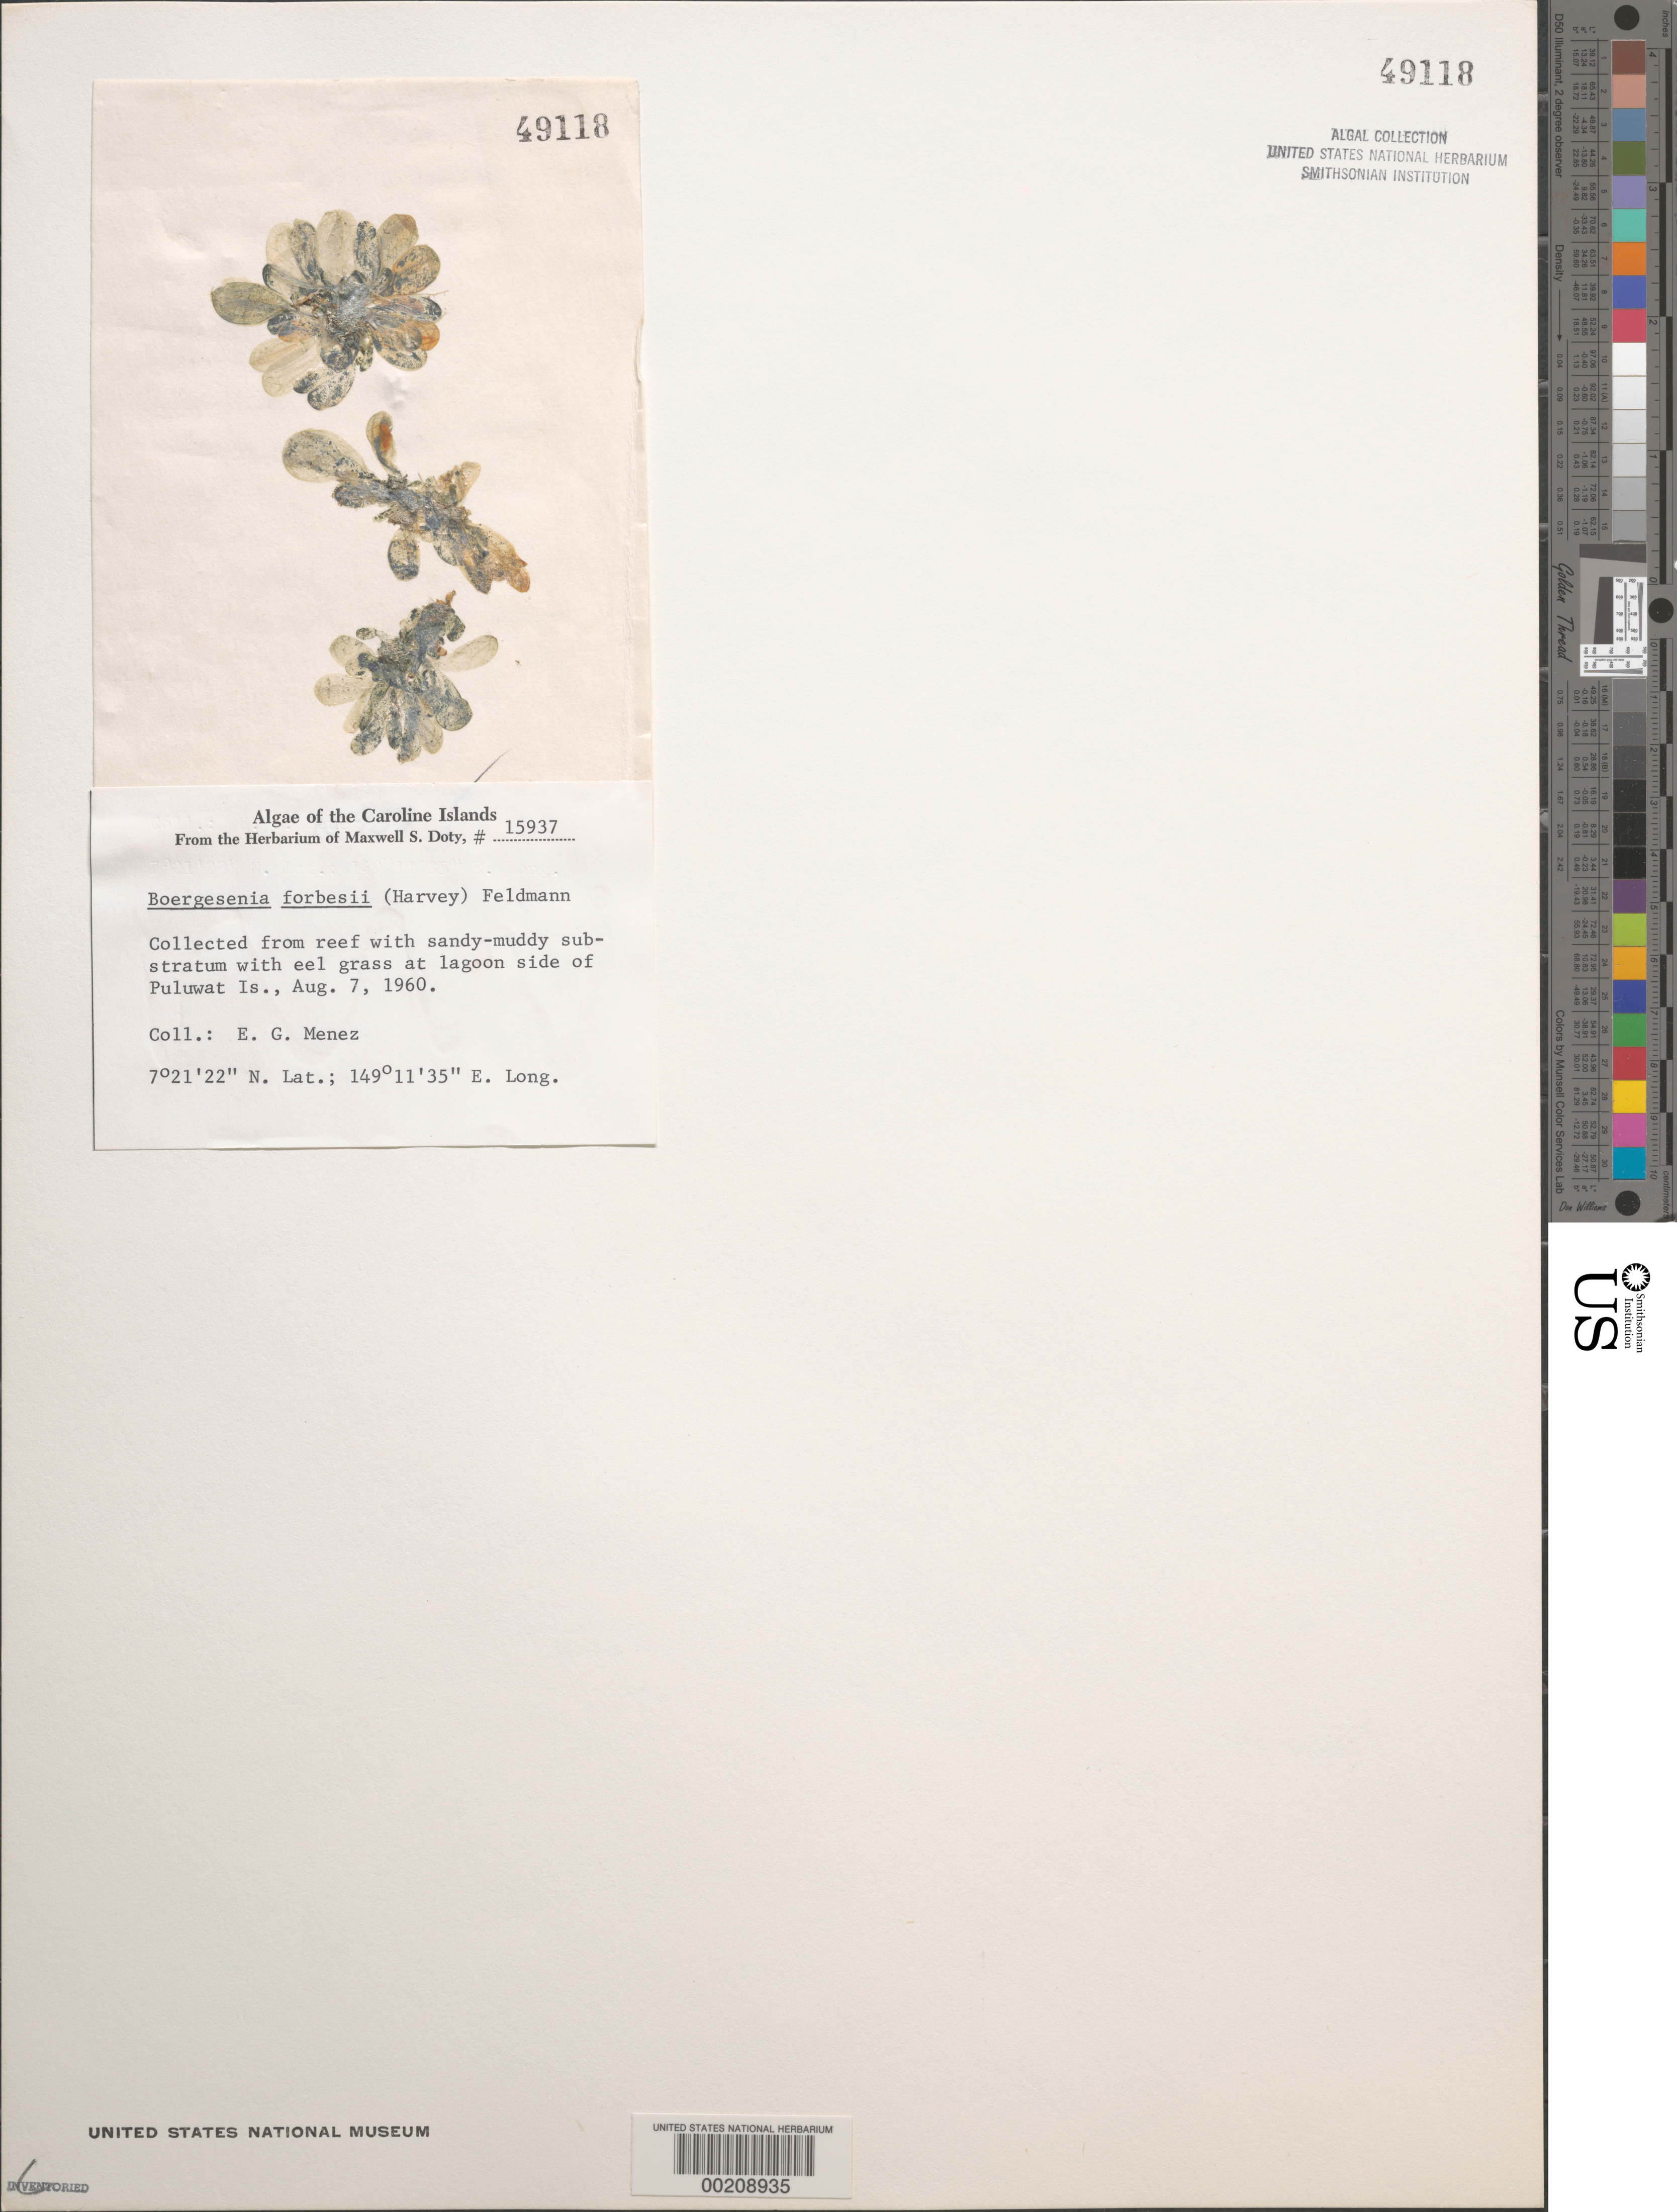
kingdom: Plantae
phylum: Chlorophyta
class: Ulvophyceae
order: Siphonocladales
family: Siphonocladaceae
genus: Boergesenia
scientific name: Boergesenia forbesii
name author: (Feldmann) Harv.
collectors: Meñez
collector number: MSD 15937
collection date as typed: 07 Aug 1960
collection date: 1960-08-07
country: Micronesia, Federated States of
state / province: Truk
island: Puluwat Atoll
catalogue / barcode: US 49118